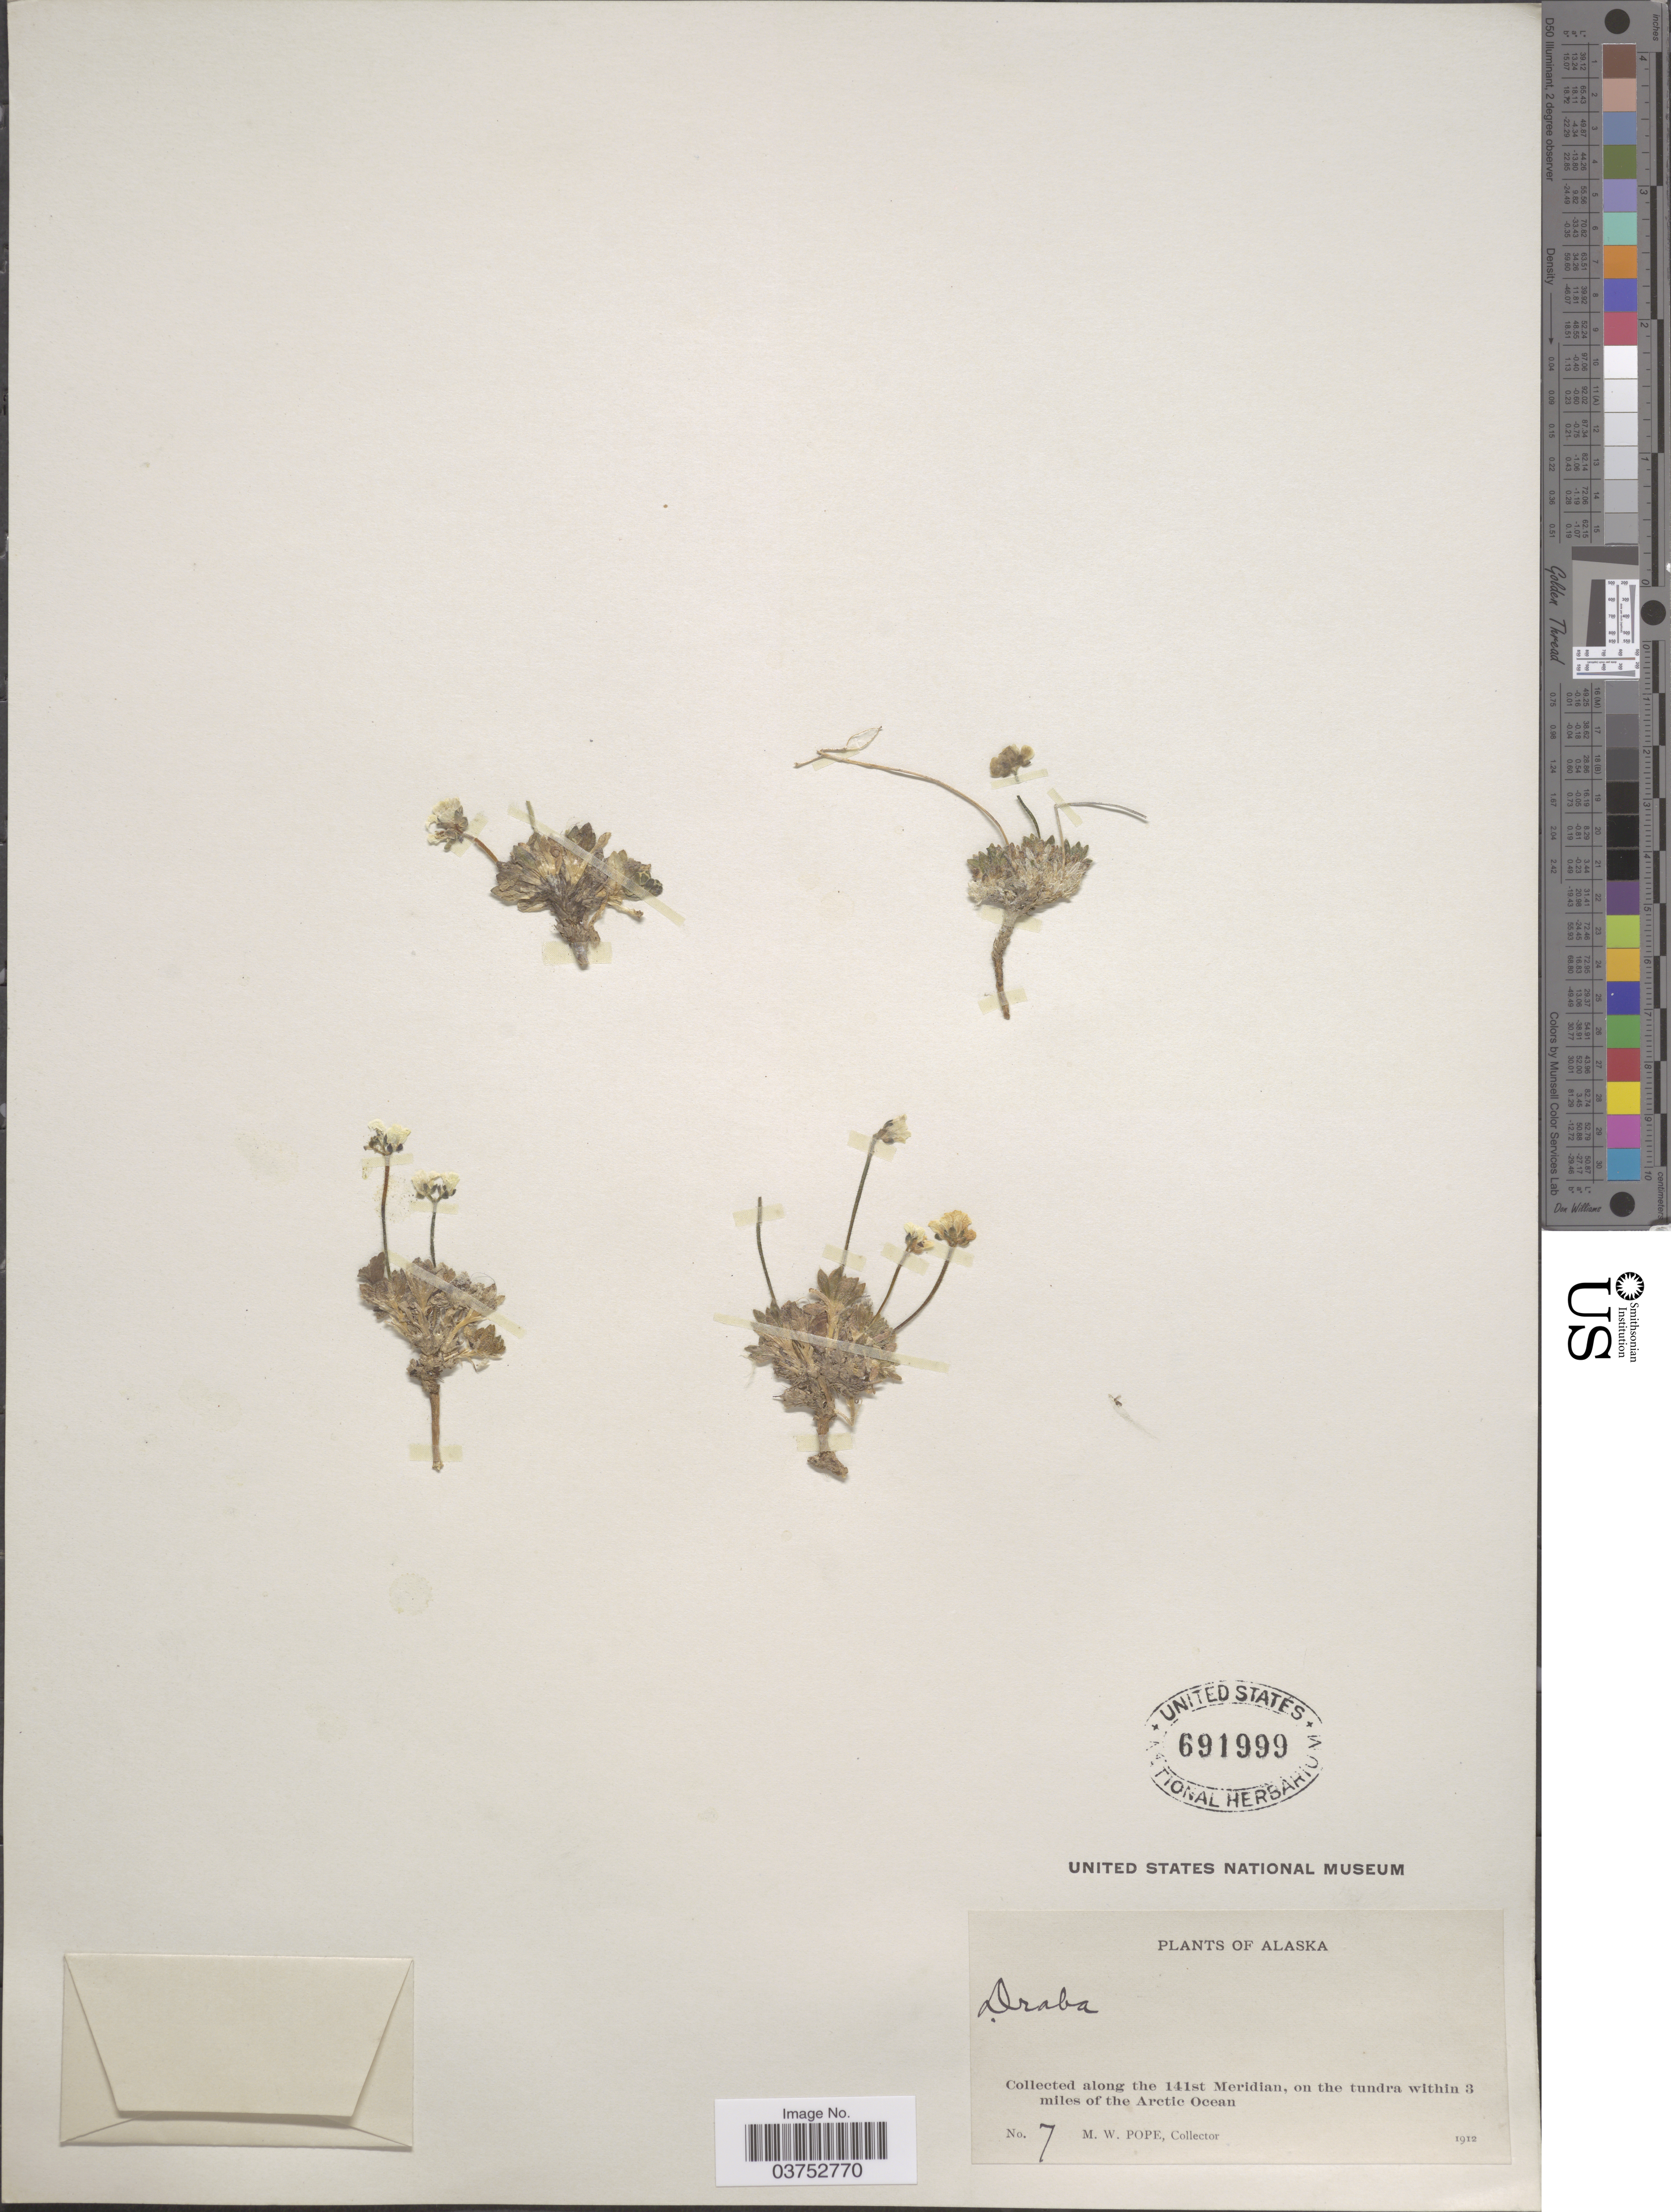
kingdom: Plantae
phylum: Tracheophyta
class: Magnoliopsida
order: Brassicales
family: Brassicaceae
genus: Draba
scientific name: Draba sp.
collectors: M. Pope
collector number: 7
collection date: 1912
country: United States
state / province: Alaska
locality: Along the 141st Meridian, on the tundra within 3 miles of the Arctic Ocean.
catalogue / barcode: US 691999